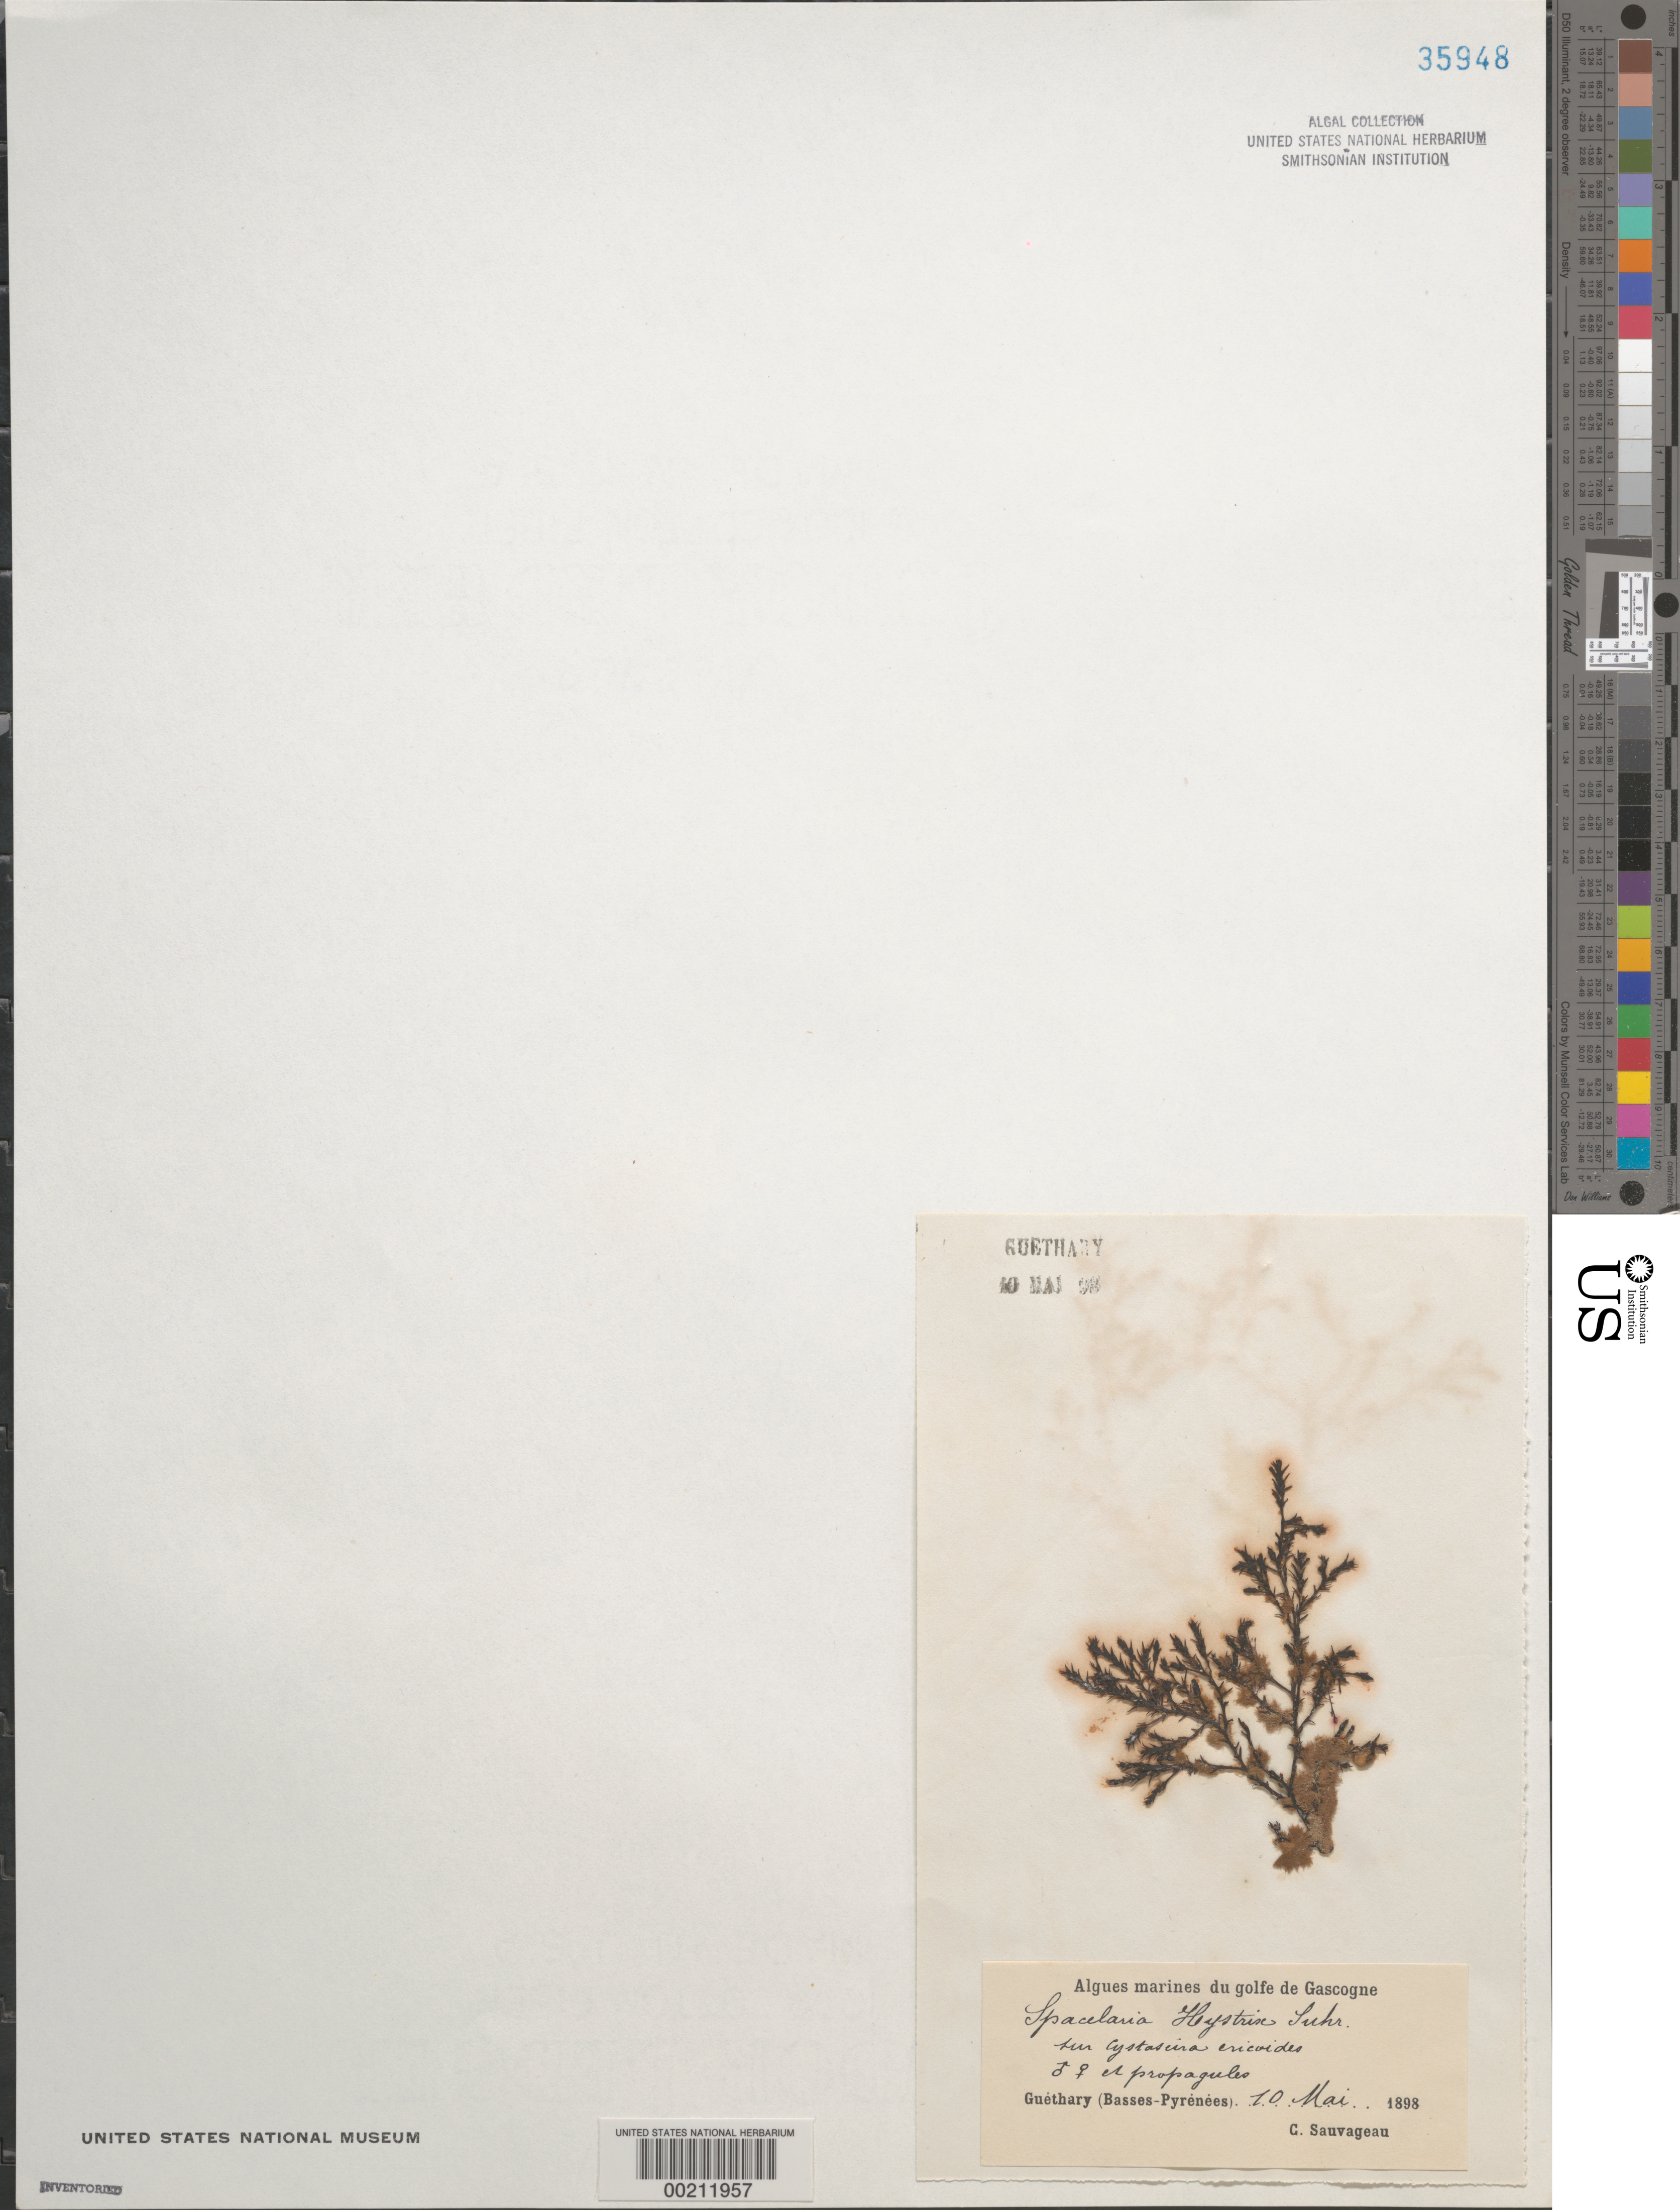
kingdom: Chromista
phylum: Ochrophyta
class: Phaeophyceae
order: Sphacelariales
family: Sphacelariaceae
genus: Sphacelaria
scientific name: Sphacelaria cirrosa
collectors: C. F. Sauvageau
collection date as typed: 10 May 1898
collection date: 1898-05-10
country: France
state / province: Nouvelle-Aquitaine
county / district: Pyrénées-Atlantiques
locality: Guethary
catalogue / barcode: US 35948